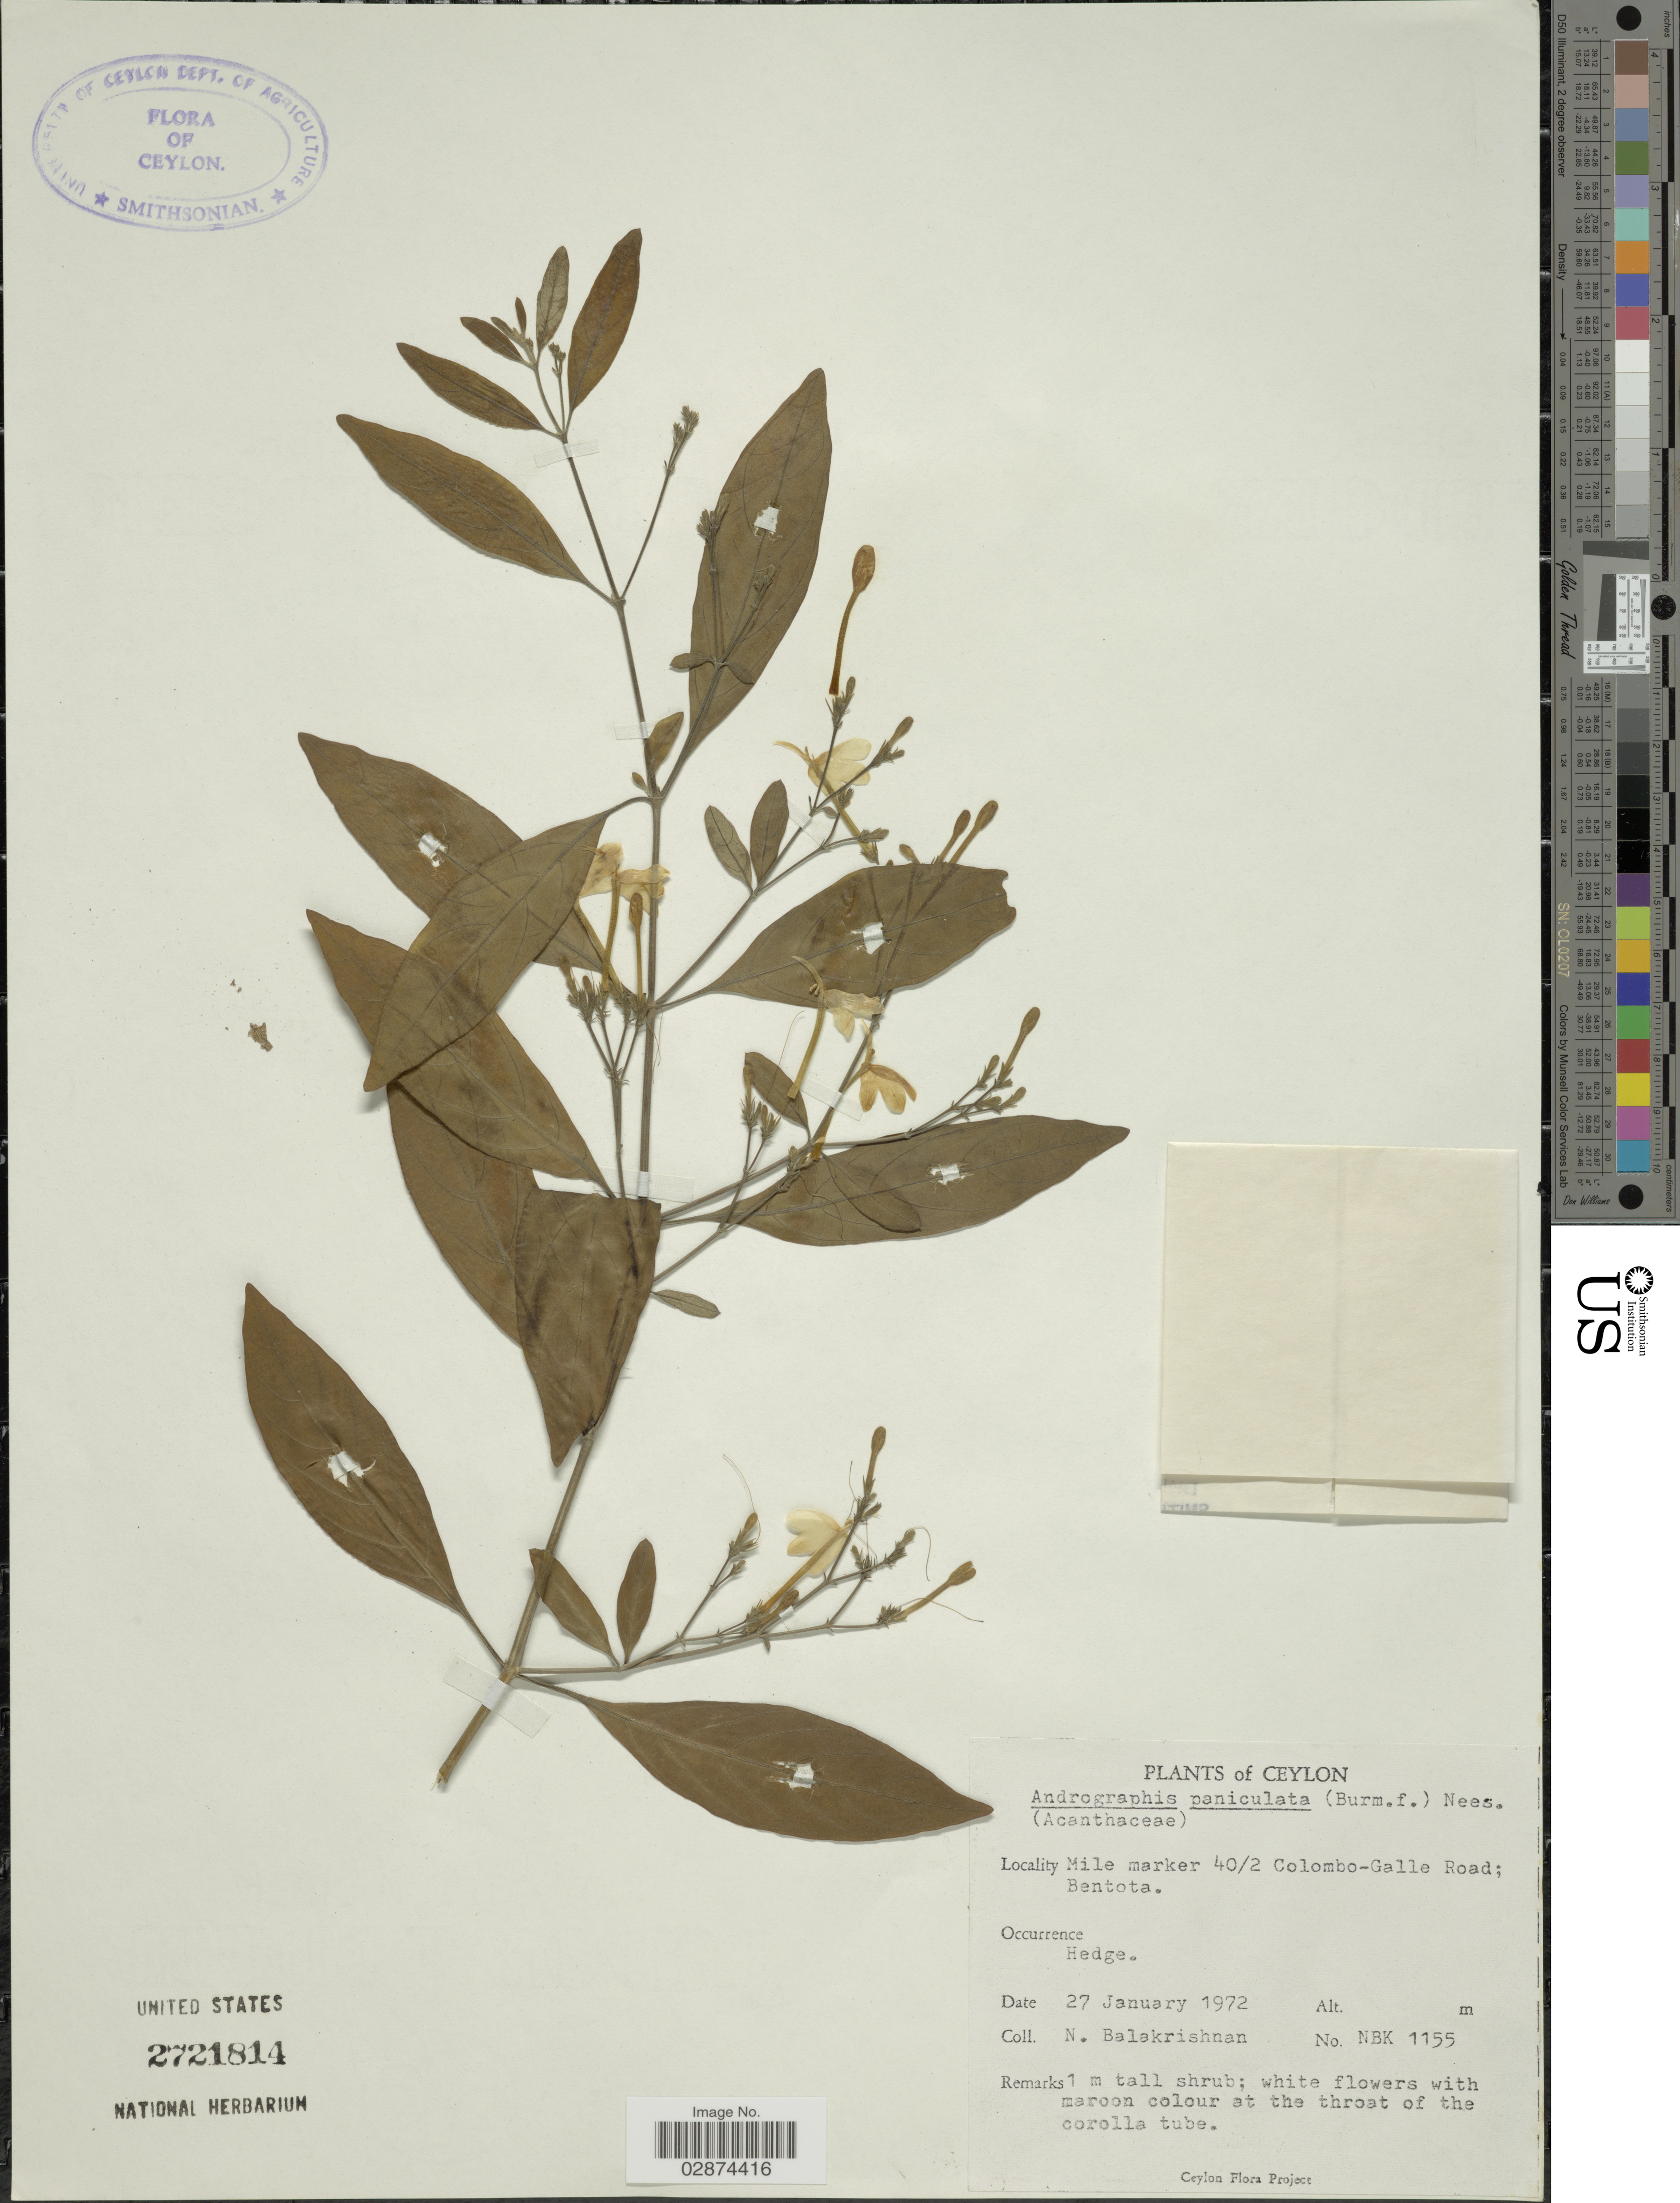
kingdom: Plantae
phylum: Tracheophyta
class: Magnoliopsida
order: Lamiales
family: Acanthaceae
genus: Rhinacanthus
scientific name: Rhinacanthus nasutus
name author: (L.) Kurz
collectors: N. Balakrishnan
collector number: NBK 1155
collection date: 1972-01-27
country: Sri Lanka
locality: Ceylon. Mile marker 40/2 Colombo-Galle Road; Bentota.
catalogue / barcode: US 2721814